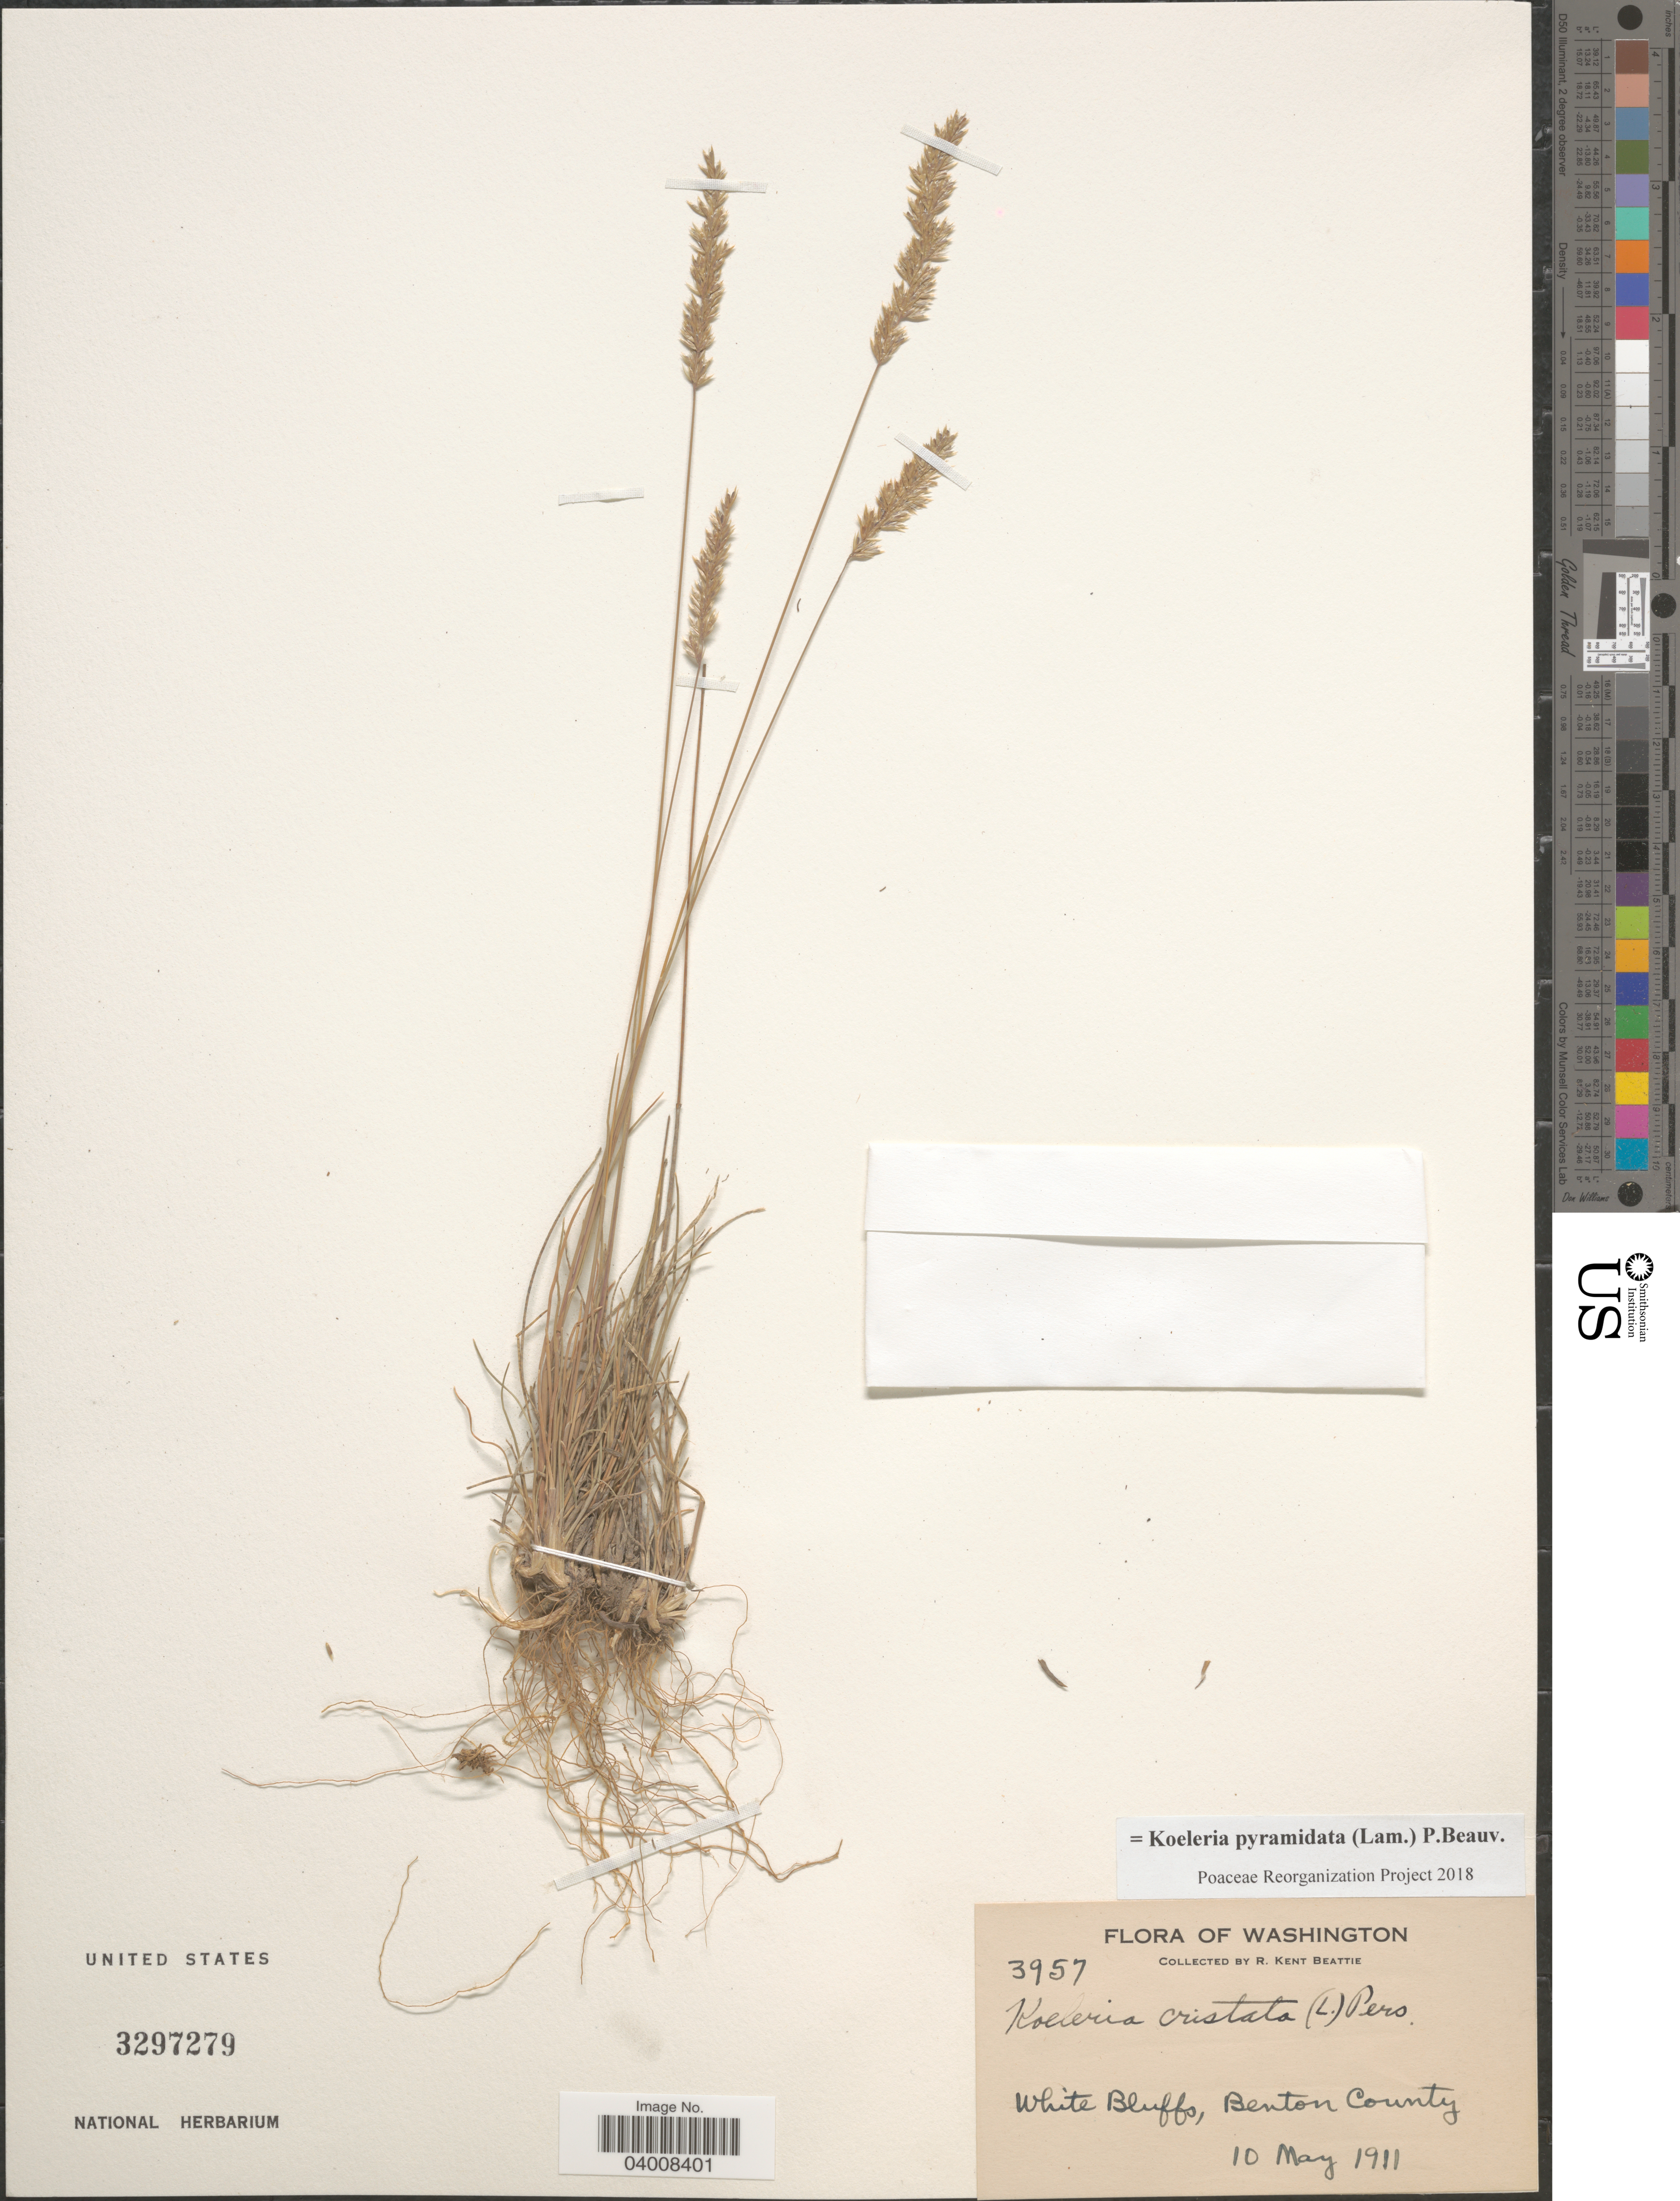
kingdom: Plantae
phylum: Tracheophyta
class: Liliopsida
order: Poales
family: Poaceae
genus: Koeleria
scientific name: Koeleria pyramidata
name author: (Lam.) P. Beauv.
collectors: R. K. Beattie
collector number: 3957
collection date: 1911-05-10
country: United States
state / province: Washington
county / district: Benton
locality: White Bluffs, Benton County.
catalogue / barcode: US 3297279